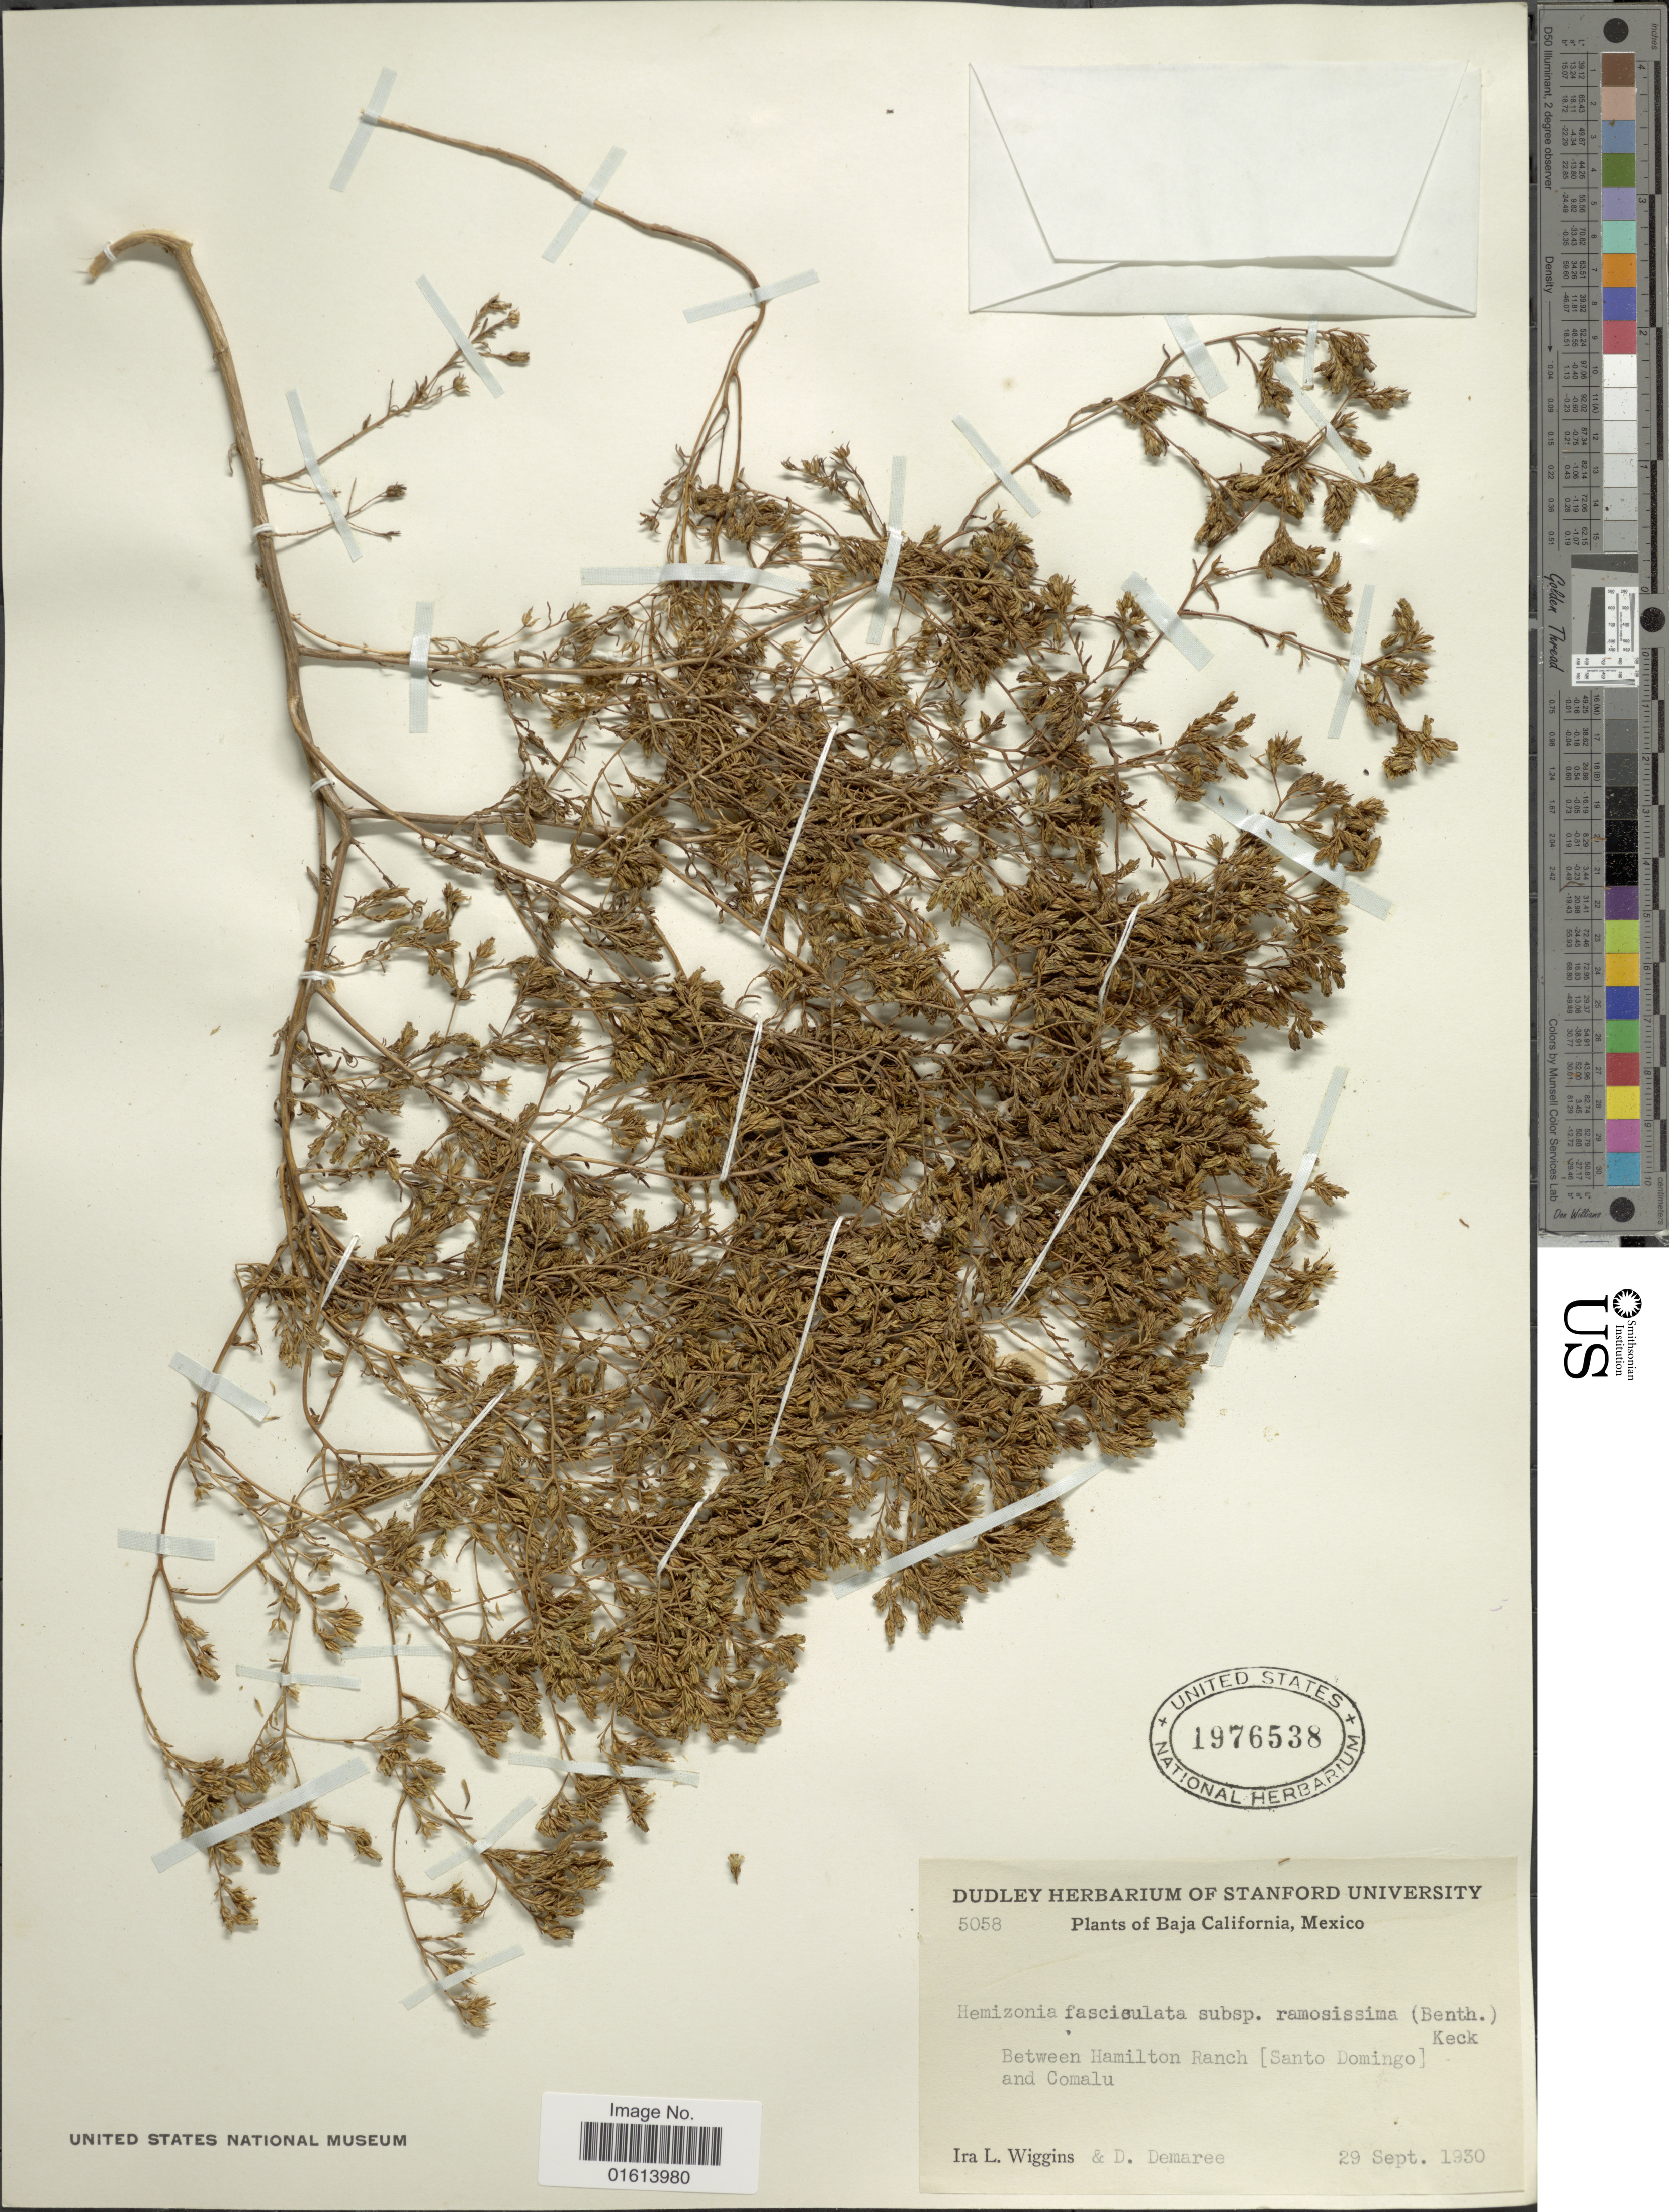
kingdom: Plantae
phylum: Tracheophyta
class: Magnoliopsida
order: Asterales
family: Asteraceae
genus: Deinandra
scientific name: Deinandra fasciculata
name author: (DC.) Greene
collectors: I. L. Wiggins & D. Demaree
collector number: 5058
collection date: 1930-09-29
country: Mexico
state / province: Baja California Norte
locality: Between Hamilton Ranch (Santo Domingo) and Comalu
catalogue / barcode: US 1976538